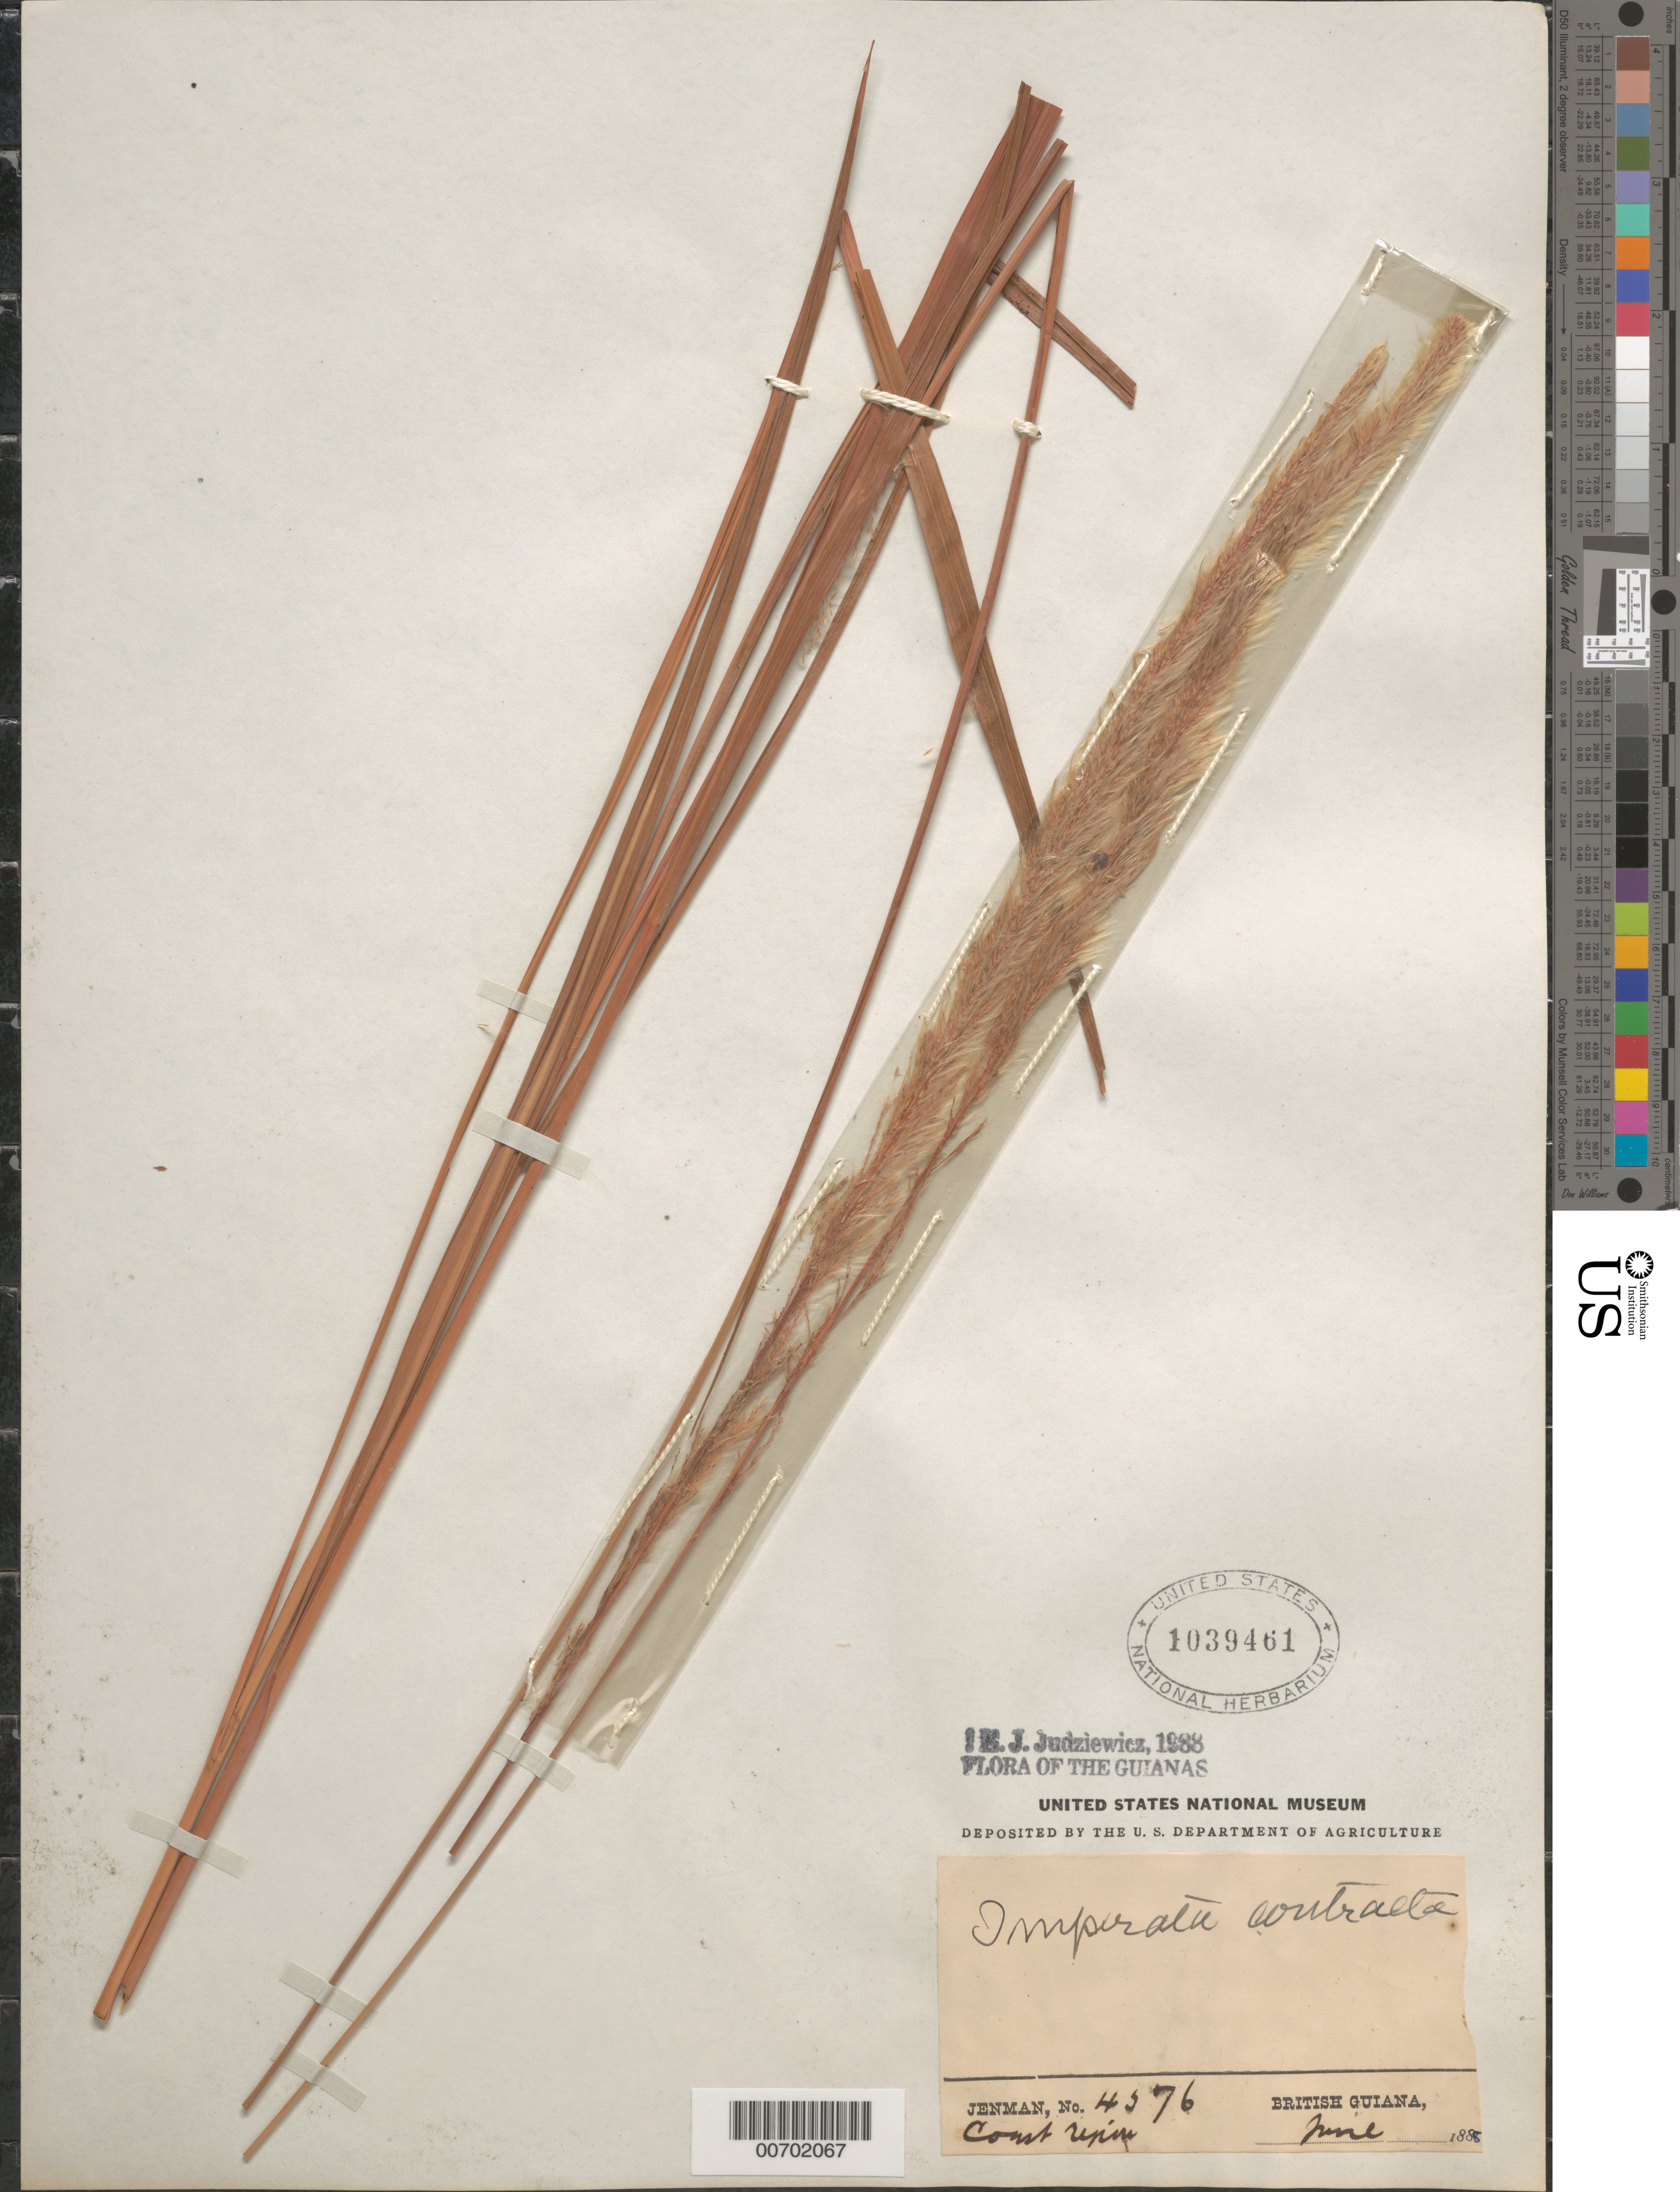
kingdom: Plantae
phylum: Tracheophyta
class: Liliopsida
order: Poales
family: Poaceae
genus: Imperata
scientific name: Imperata contracta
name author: (Kunth) Hitchc.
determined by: Judziewicz, E. J.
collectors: G. S. Jenman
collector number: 4576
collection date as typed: June 1888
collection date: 1888-06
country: Guyana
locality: Coast Region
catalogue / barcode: US 1039461